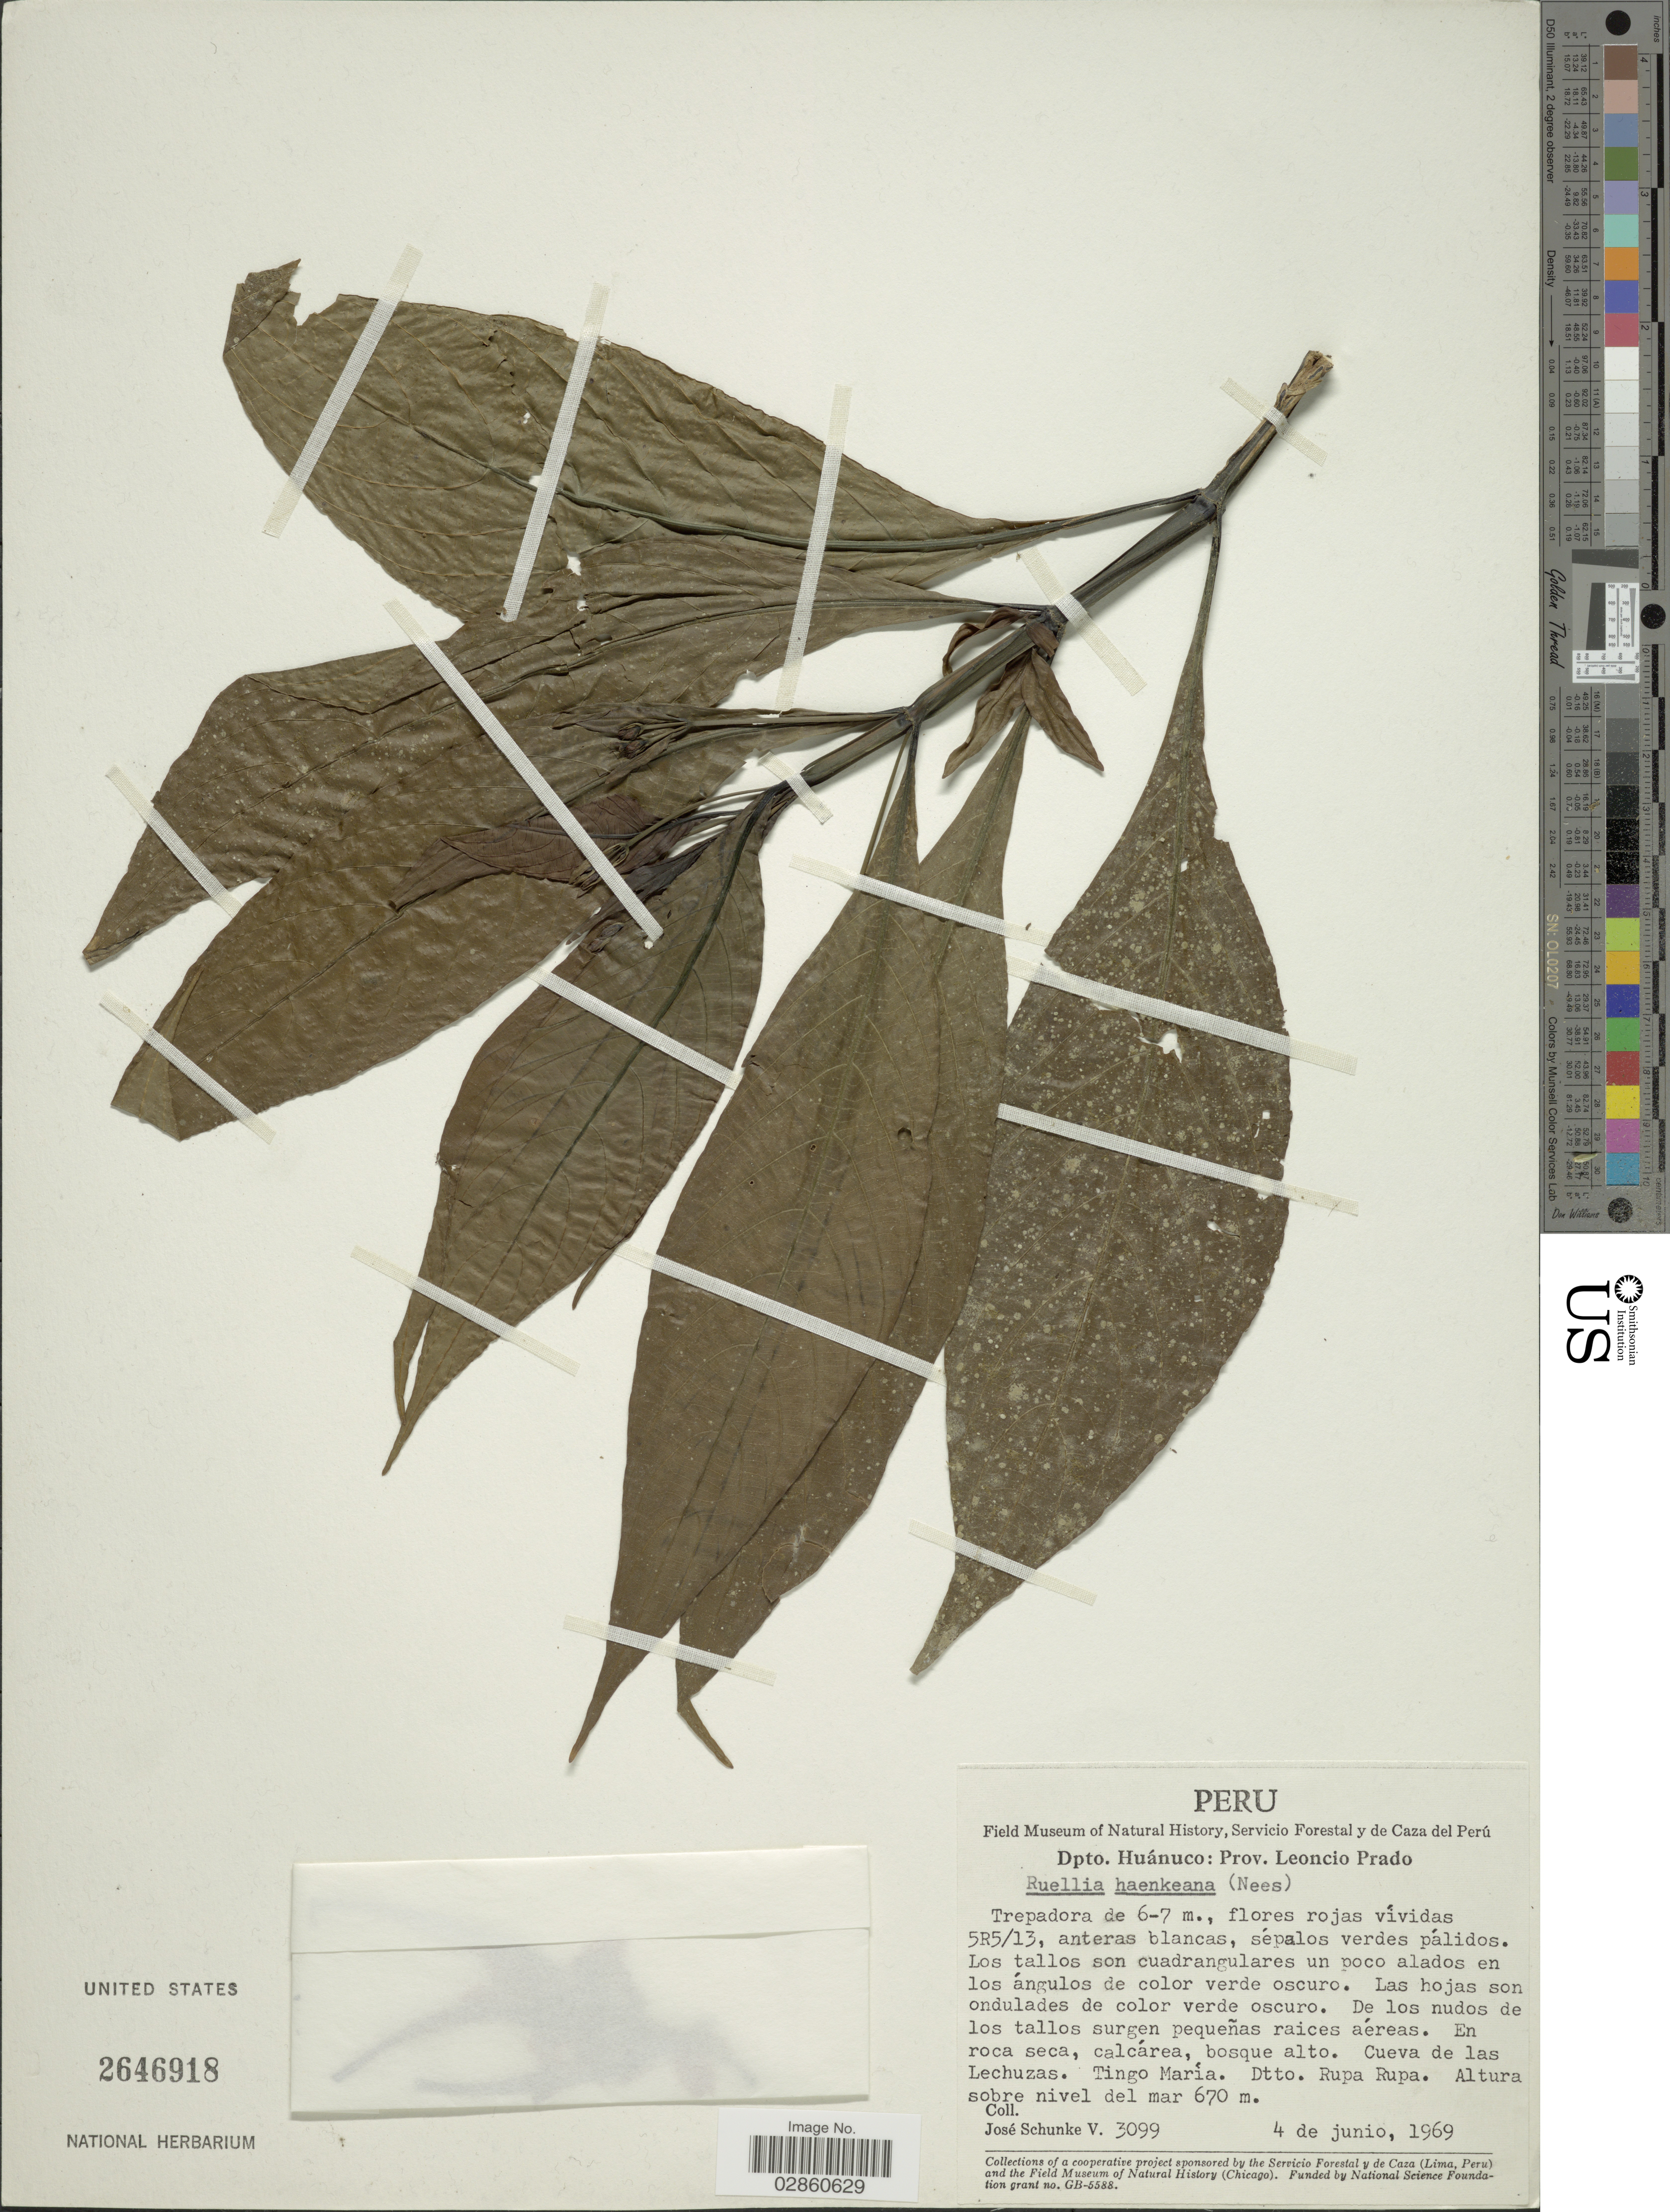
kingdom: Plantae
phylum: Tracheophyta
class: Magnoliopsida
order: Lamiales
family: Acanthaceae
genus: Ruellia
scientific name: Ruellia haenkeana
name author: (Nees) Wassh.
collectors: J. Schunke Vigo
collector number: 3099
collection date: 1969-06-04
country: Peru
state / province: Huánuco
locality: Dpto. Huánuco: Prov. Leoncio Prado. Cueva de las Lechuzas. Tingo María. Dtto. Rupa Rupa.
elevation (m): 670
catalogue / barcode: US 2646918